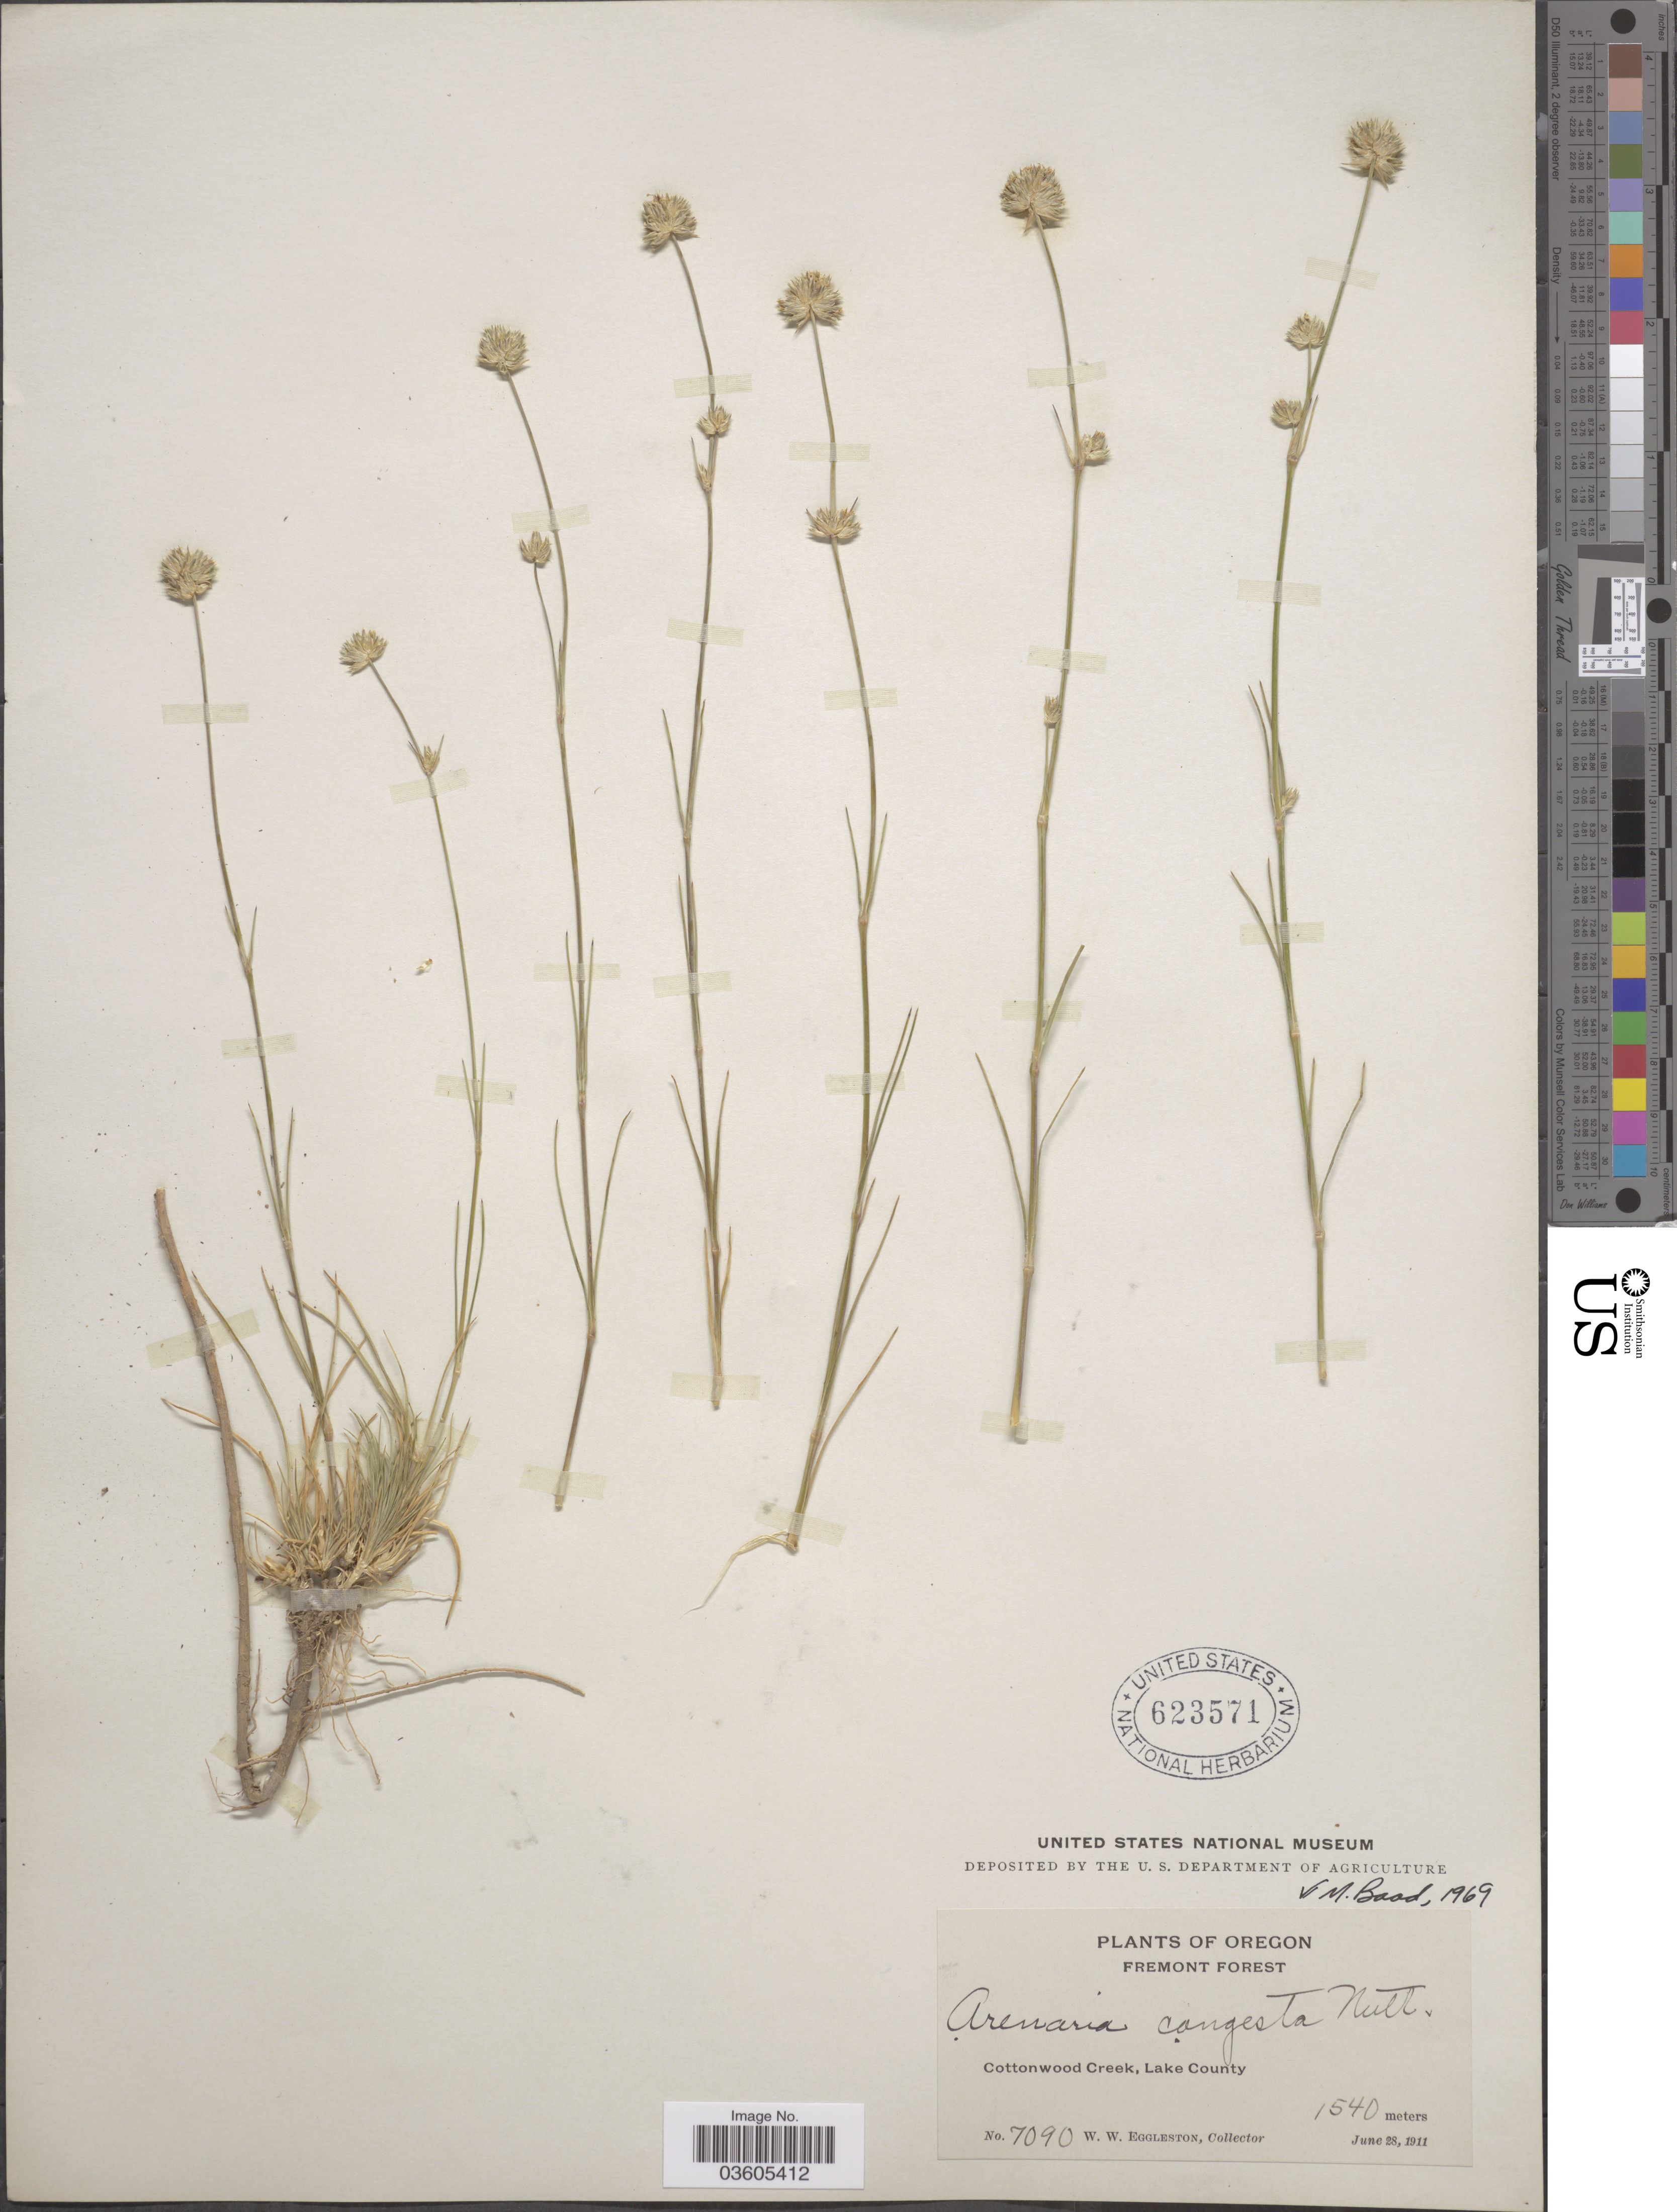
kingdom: Plantae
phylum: Tracheophyta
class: Magnoliopsida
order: Caryophyllales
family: Caryophyllaceae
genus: Eremogone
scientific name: Eremogone congesta var. congesta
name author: (Nutt.) Ikonn.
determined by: Strong, Mark T., (BOT), Smithsonian Institution - National Museum of Natural History (UNITED STATES)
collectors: W. W. Eggleston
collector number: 7090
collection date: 1911-06-28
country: United States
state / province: Oregon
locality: Fremont Forest. Cottonwood Creek, Lake County.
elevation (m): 1540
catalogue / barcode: US 623571